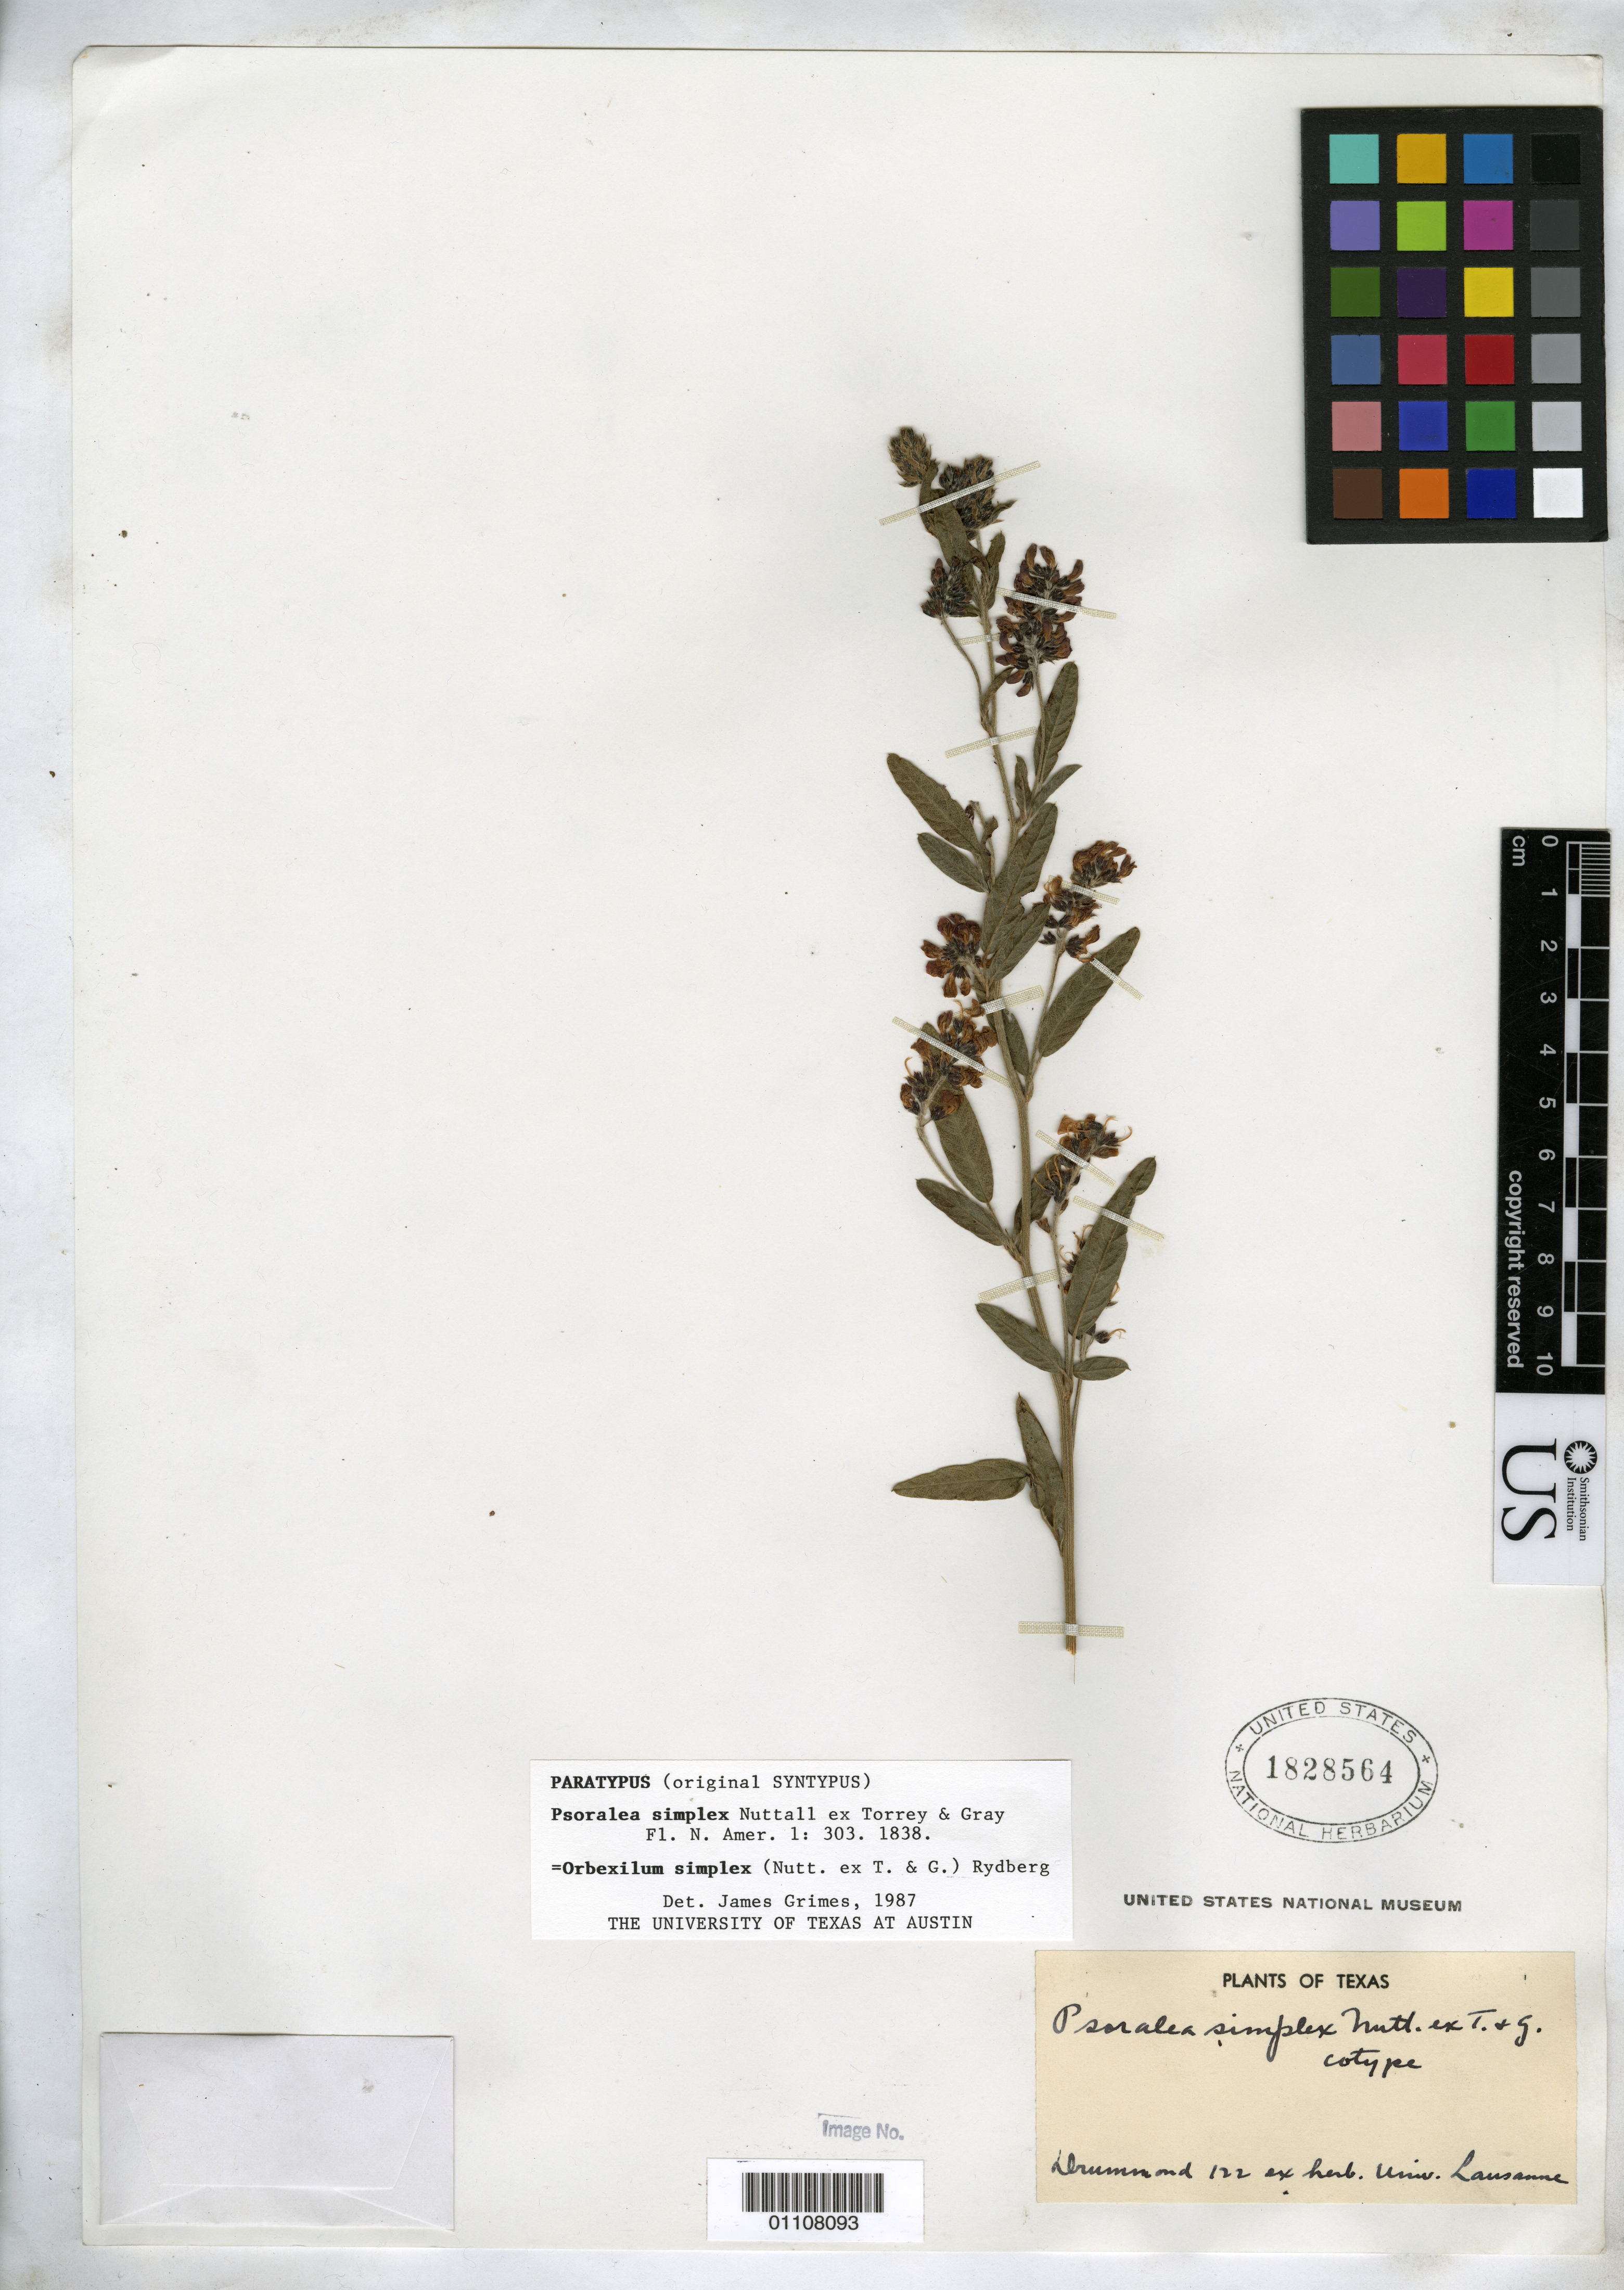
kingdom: Plantae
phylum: Tracheophyta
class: Magnoliopsida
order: Fabales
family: Fabaceae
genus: Psoralea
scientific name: Psoralea simplex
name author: Nutt. ex Torr. & A. Gray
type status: Syntype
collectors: T. Drummond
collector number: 122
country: United States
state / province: Texas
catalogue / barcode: US 1828564